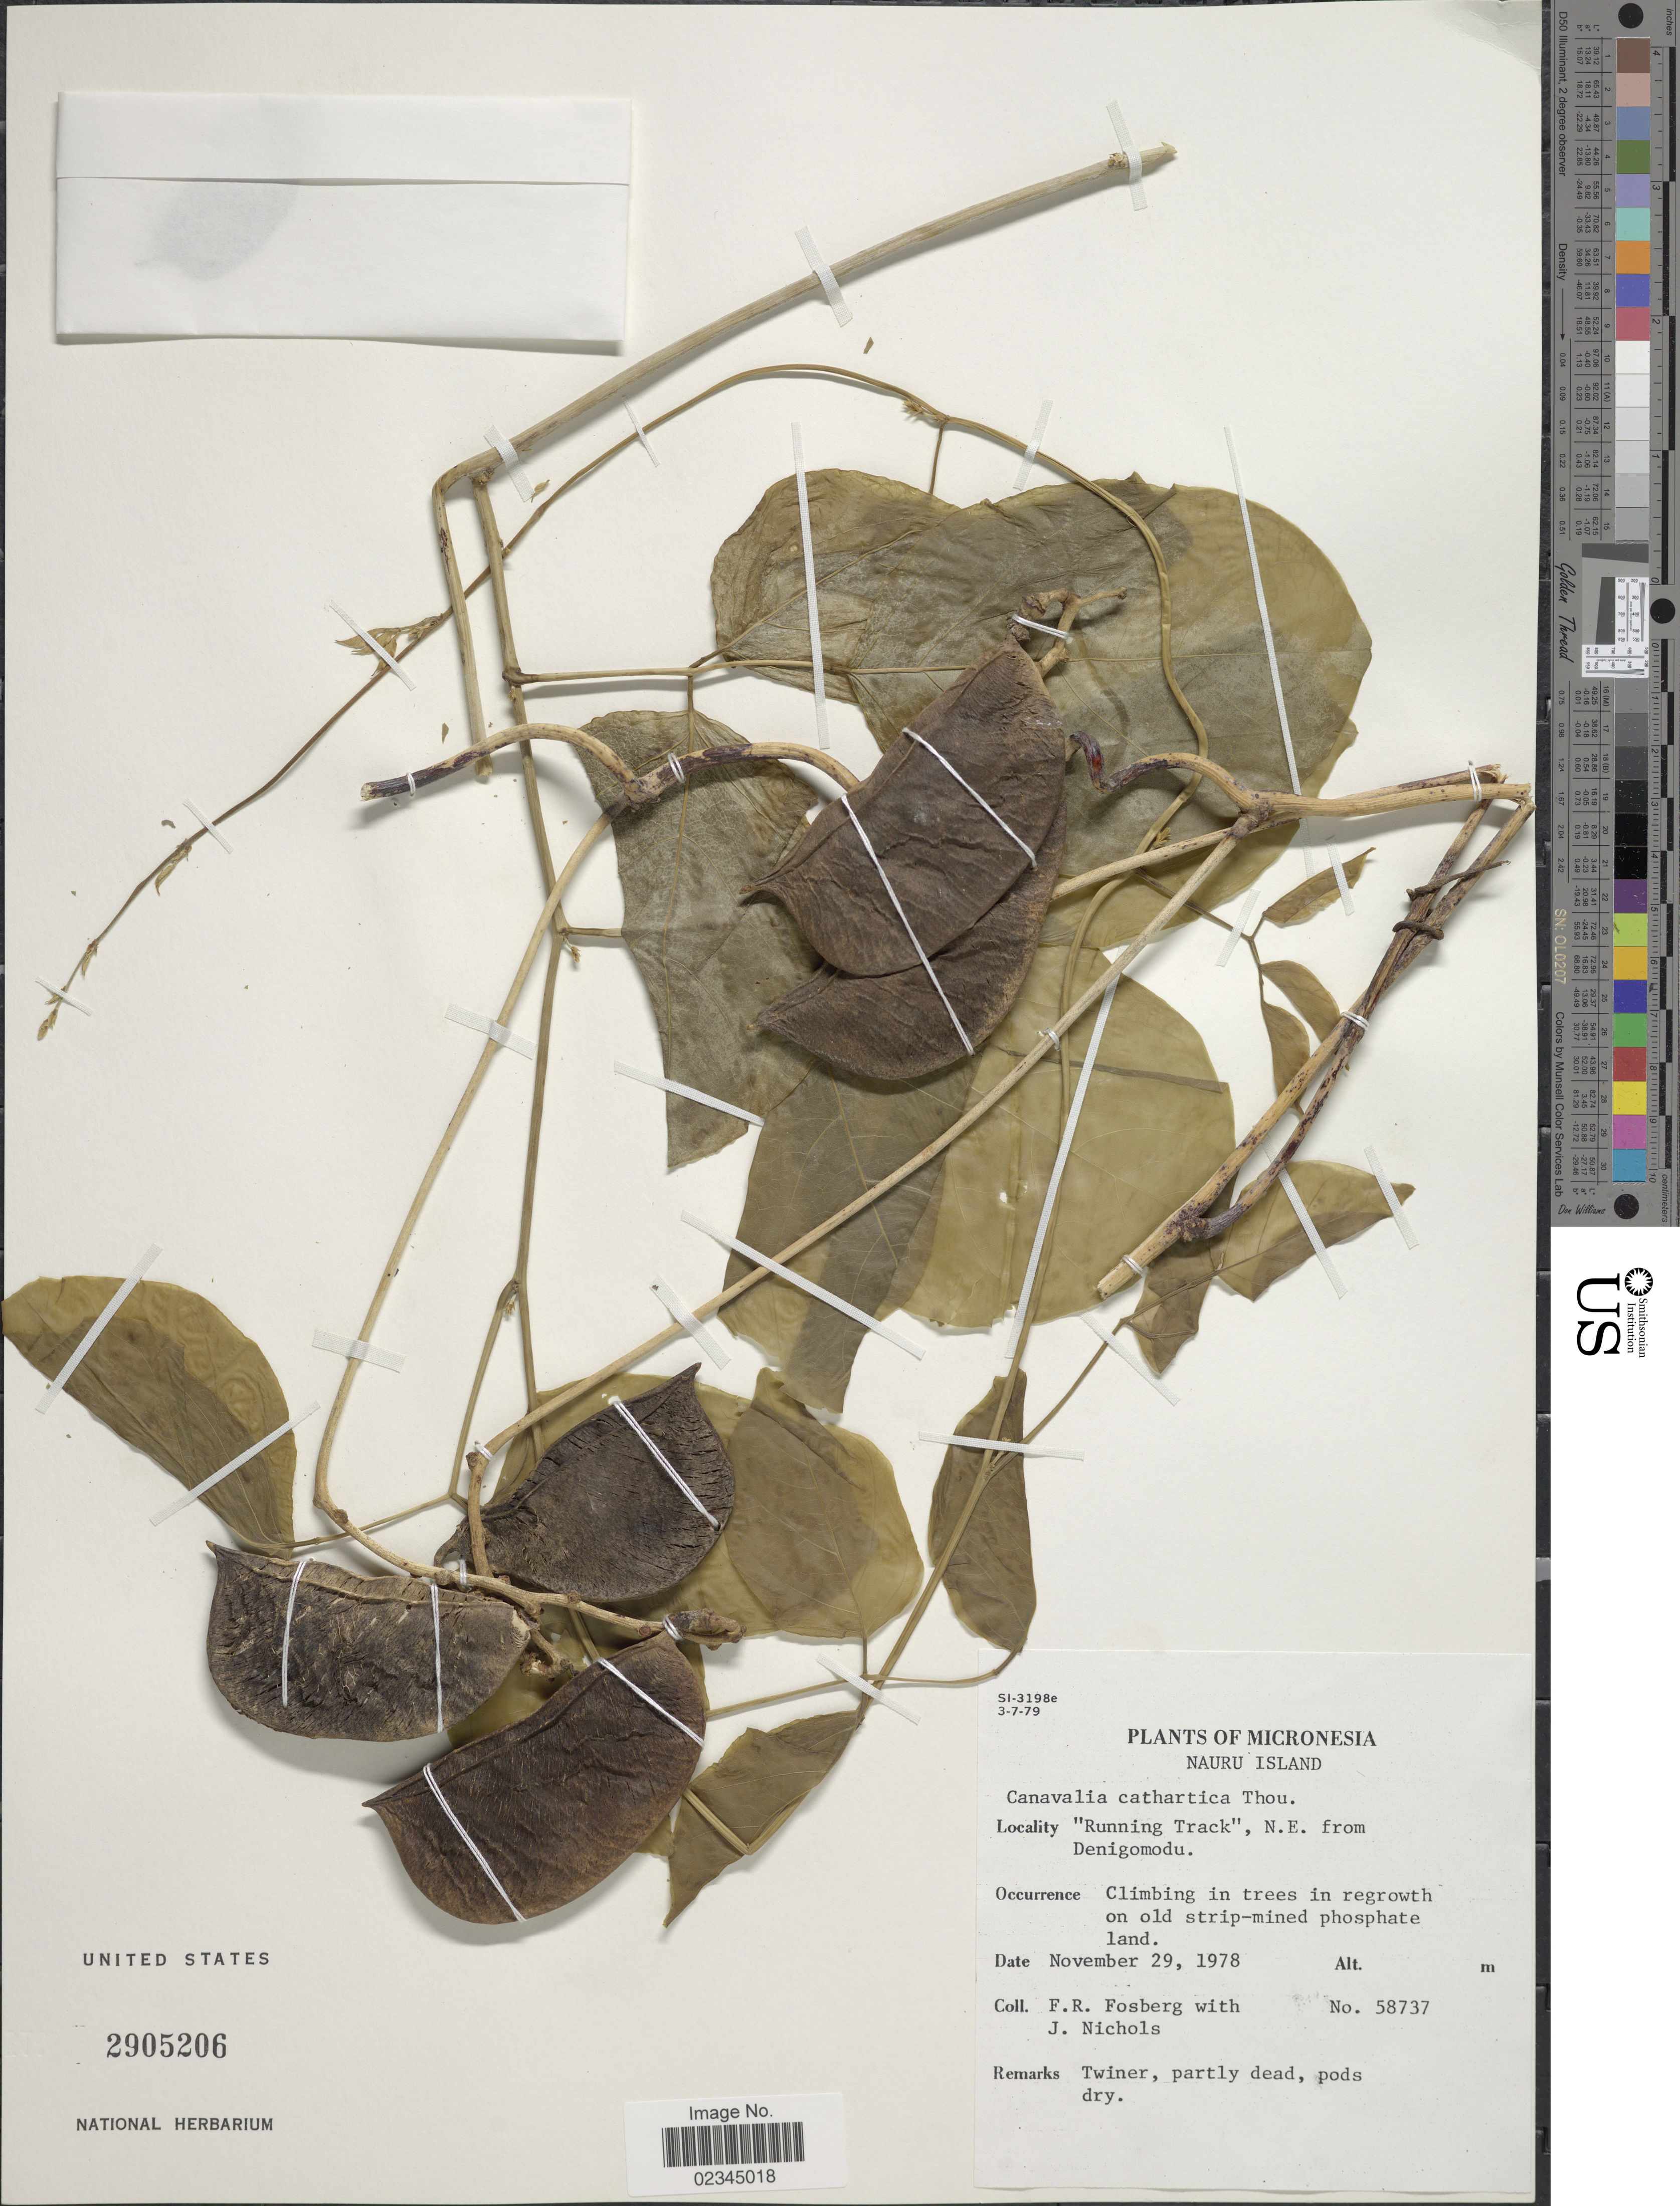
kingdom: Plantae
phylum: Tracheophyta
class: Magnoliopsida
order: Fabales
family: Fabaceae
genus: Canavalia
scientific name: Canavalia cathartica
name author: Thouars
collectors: F. R. Fosberg & J. Nichols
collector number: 58737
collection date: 1978-11-29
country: Micronesia, Federated States of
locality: Micronesia, Nauru Island, Running Track, N.E. from Denigomodu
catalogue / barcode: US 2905206